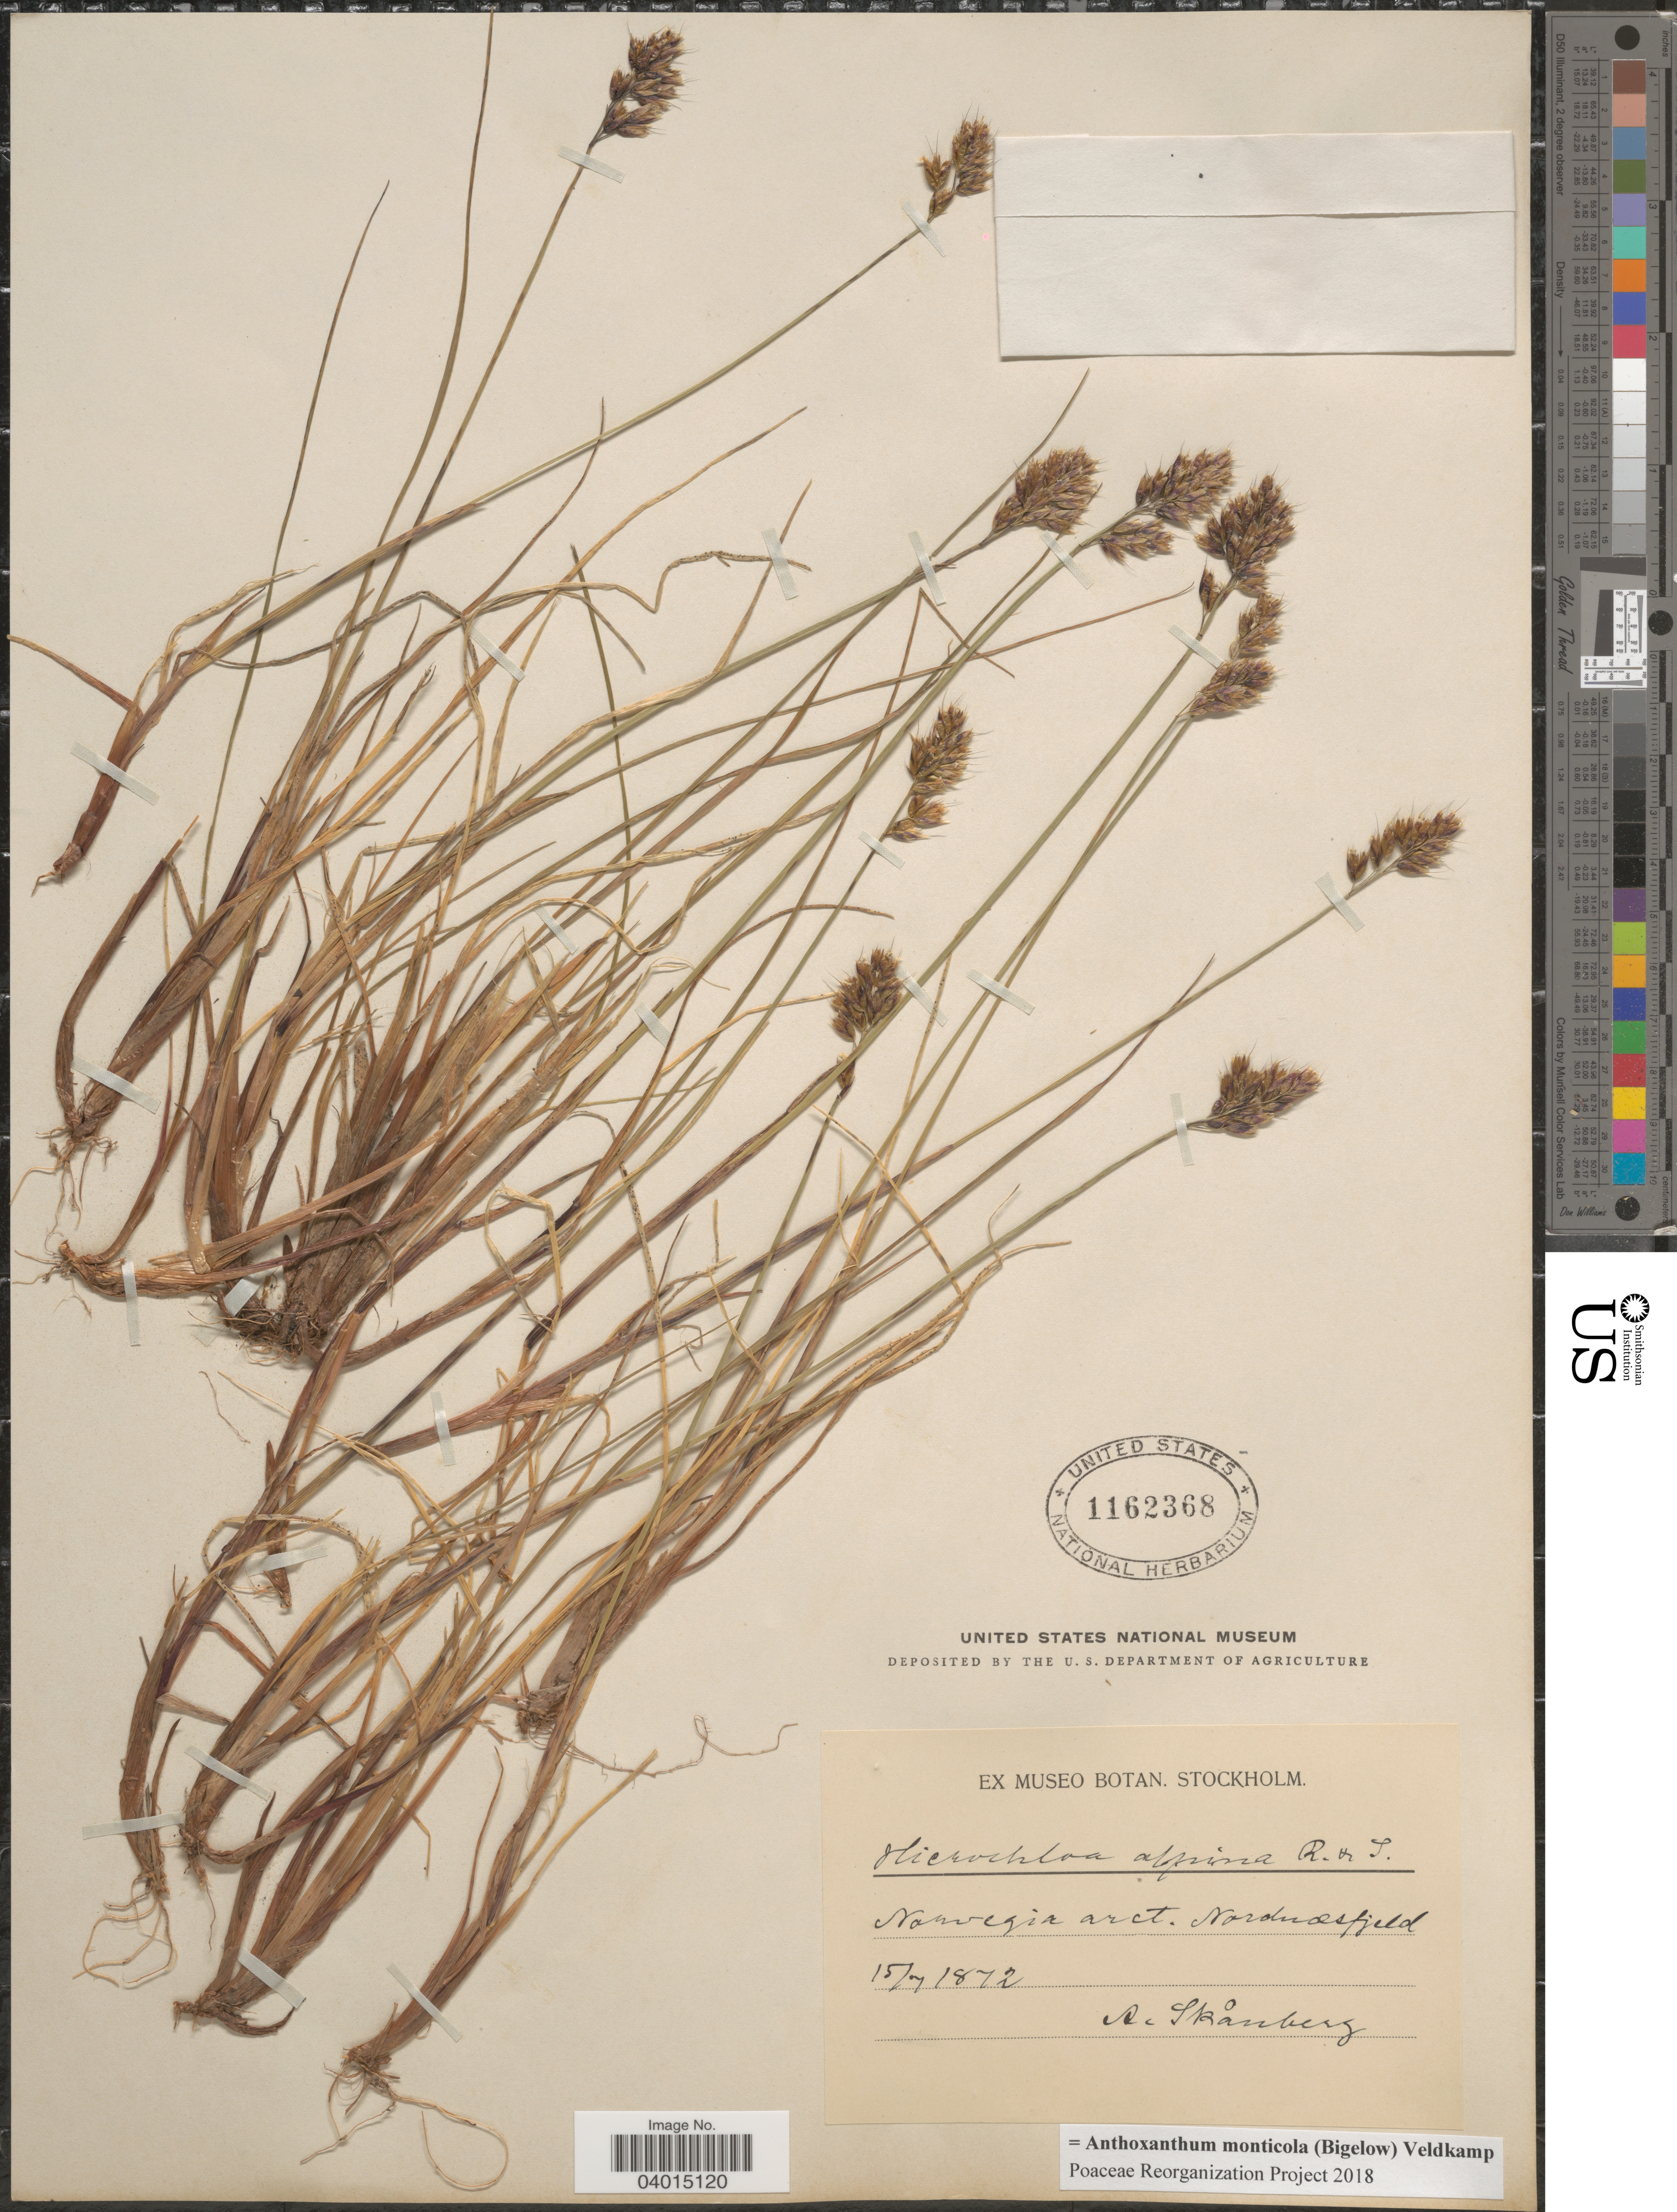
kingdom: Plantae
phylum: Tracheophyta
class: Liliopsida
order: Poales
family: Poaceae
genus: Anthoxanthum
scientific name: Anthoxanthum monticola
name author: (Bigelow) Veldkamp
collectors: A. Skånberg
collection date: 1872-07-15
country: Norway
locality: Norvegia arct. Nordusfjeld.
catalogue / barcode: US 1162368